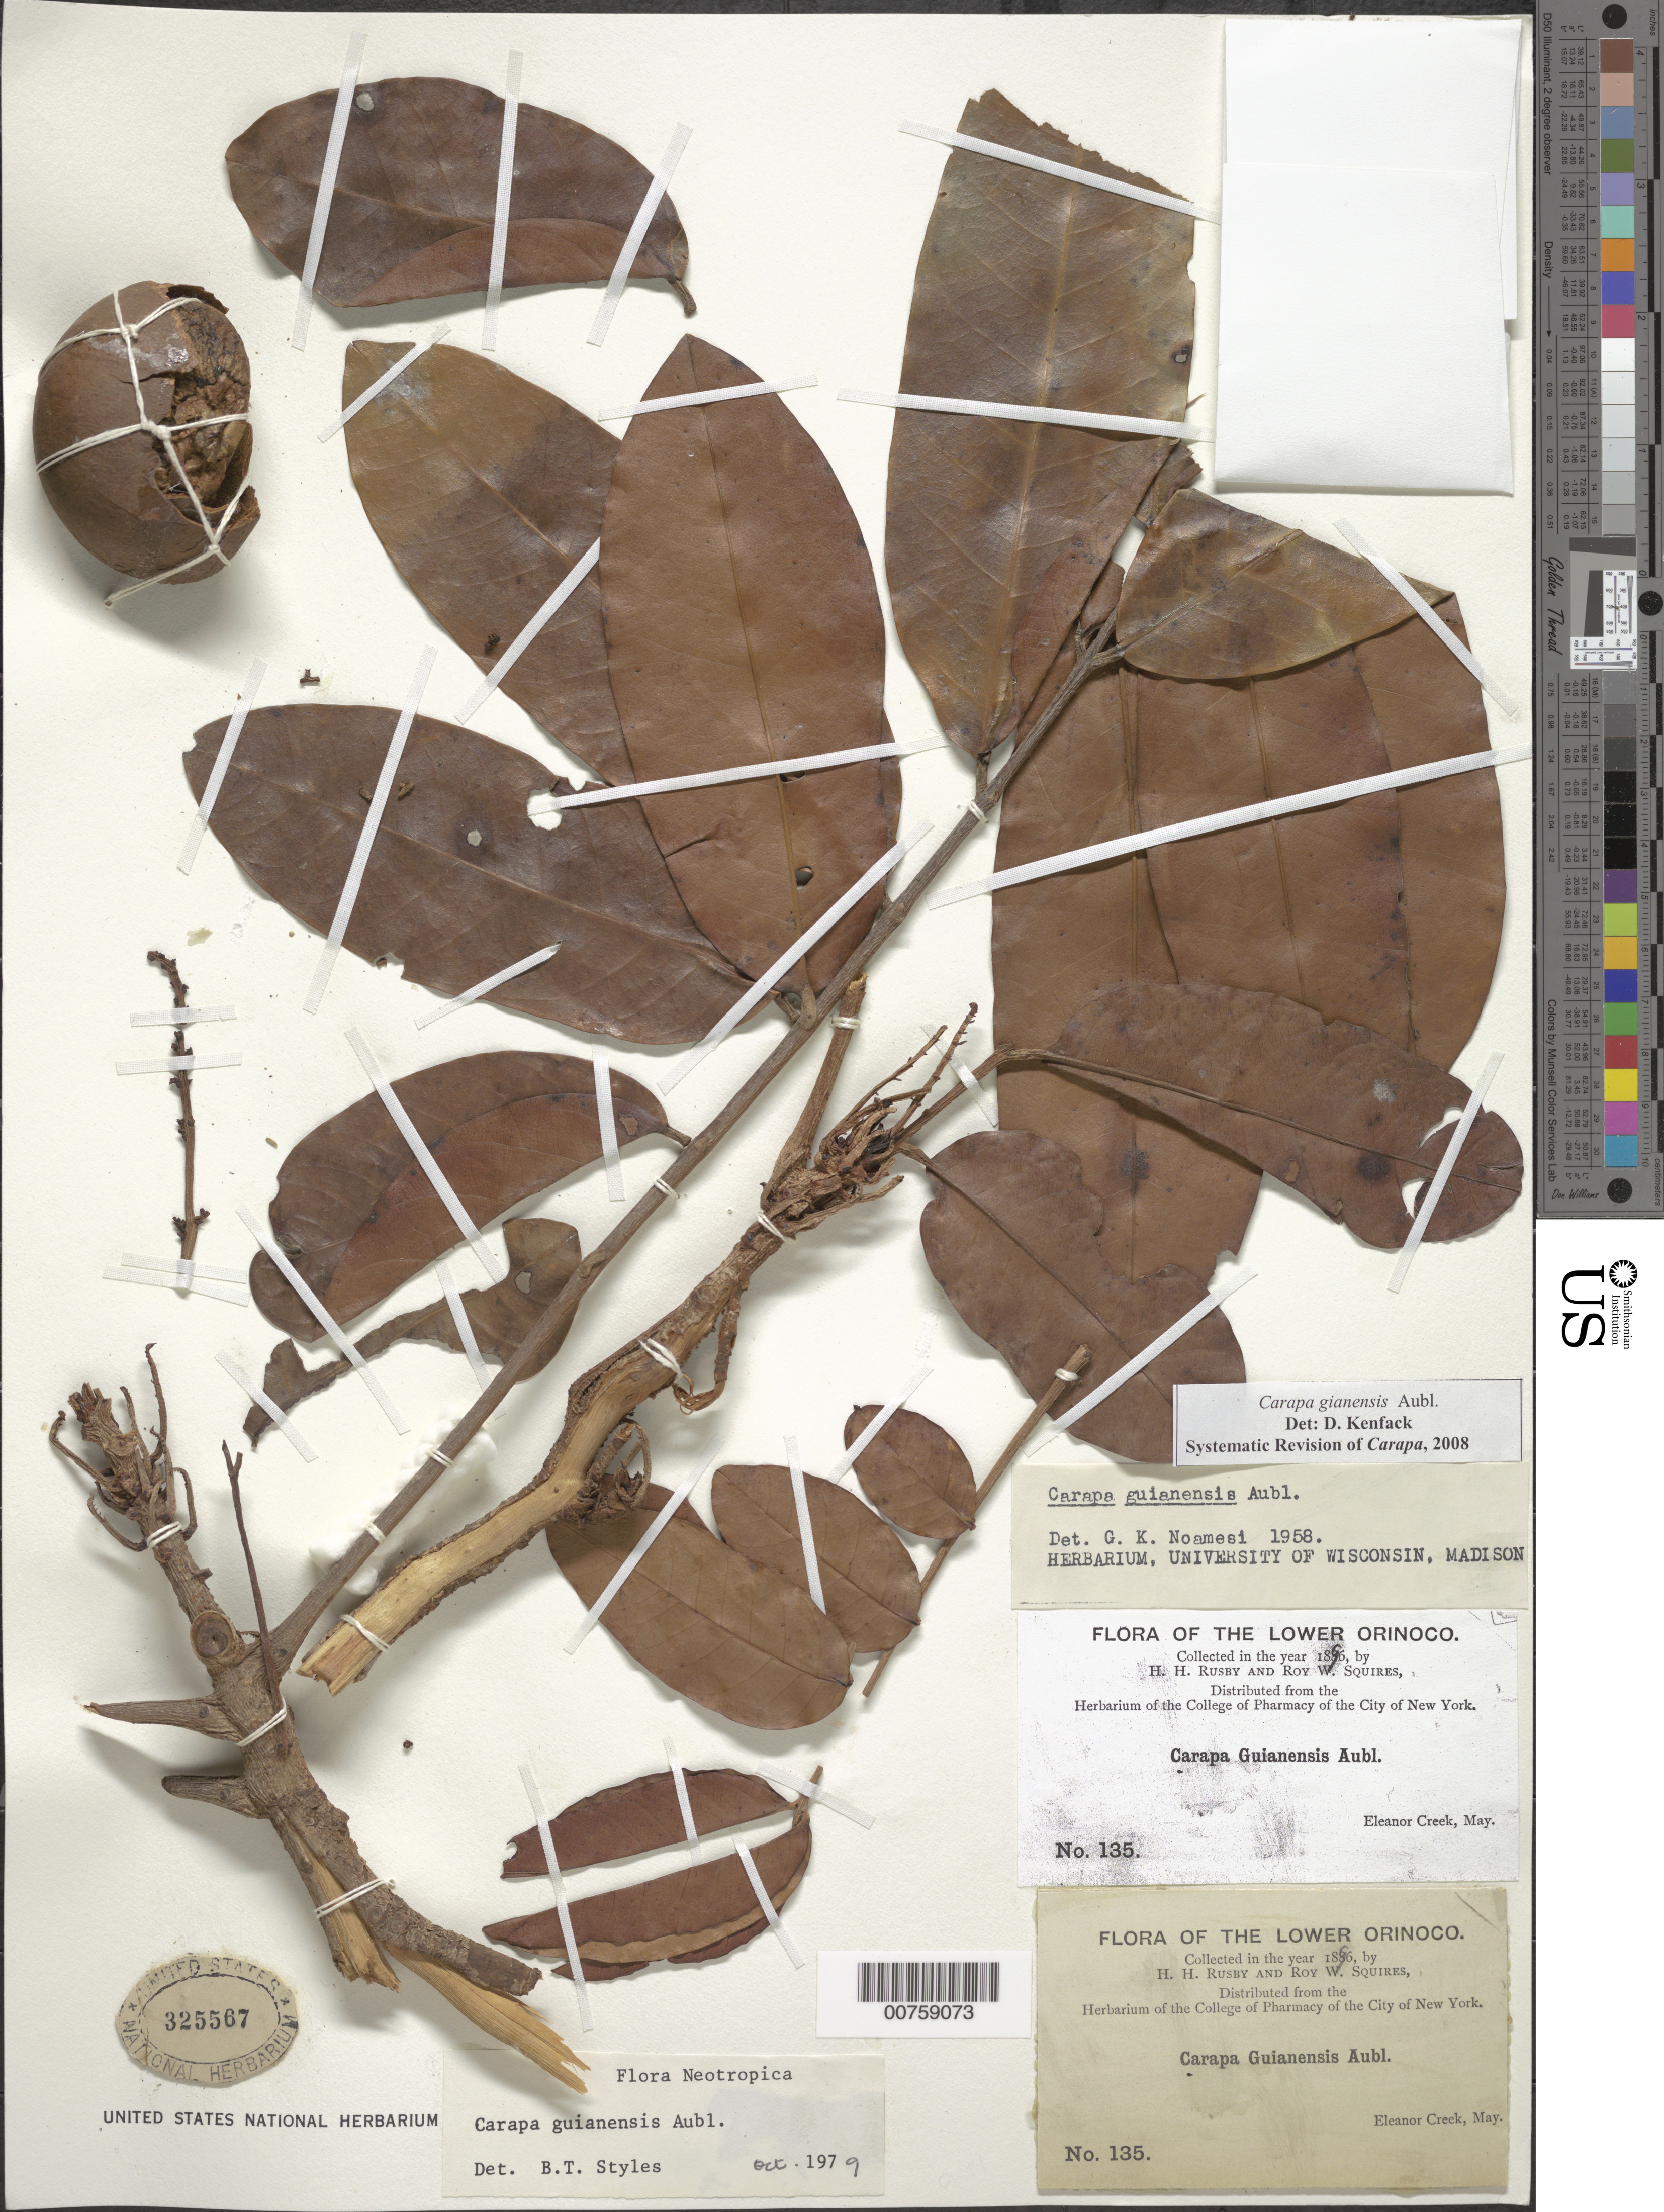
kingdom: Plantae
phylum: Tracheophyta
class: Magnoliopsida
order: Sapindales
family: Meliaceae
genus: Carapa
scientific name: Carapa guianensis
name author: Aubl.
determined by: Styles, B. T.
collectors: H. H. Rusby & R. Squires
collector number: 135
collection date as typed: May 1896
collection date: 1896-05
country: Venezuela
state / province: Delta Amacuro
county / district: Antonio Díaz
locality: Lower Orinoco, Eleanor Creek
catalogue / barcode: US 325567